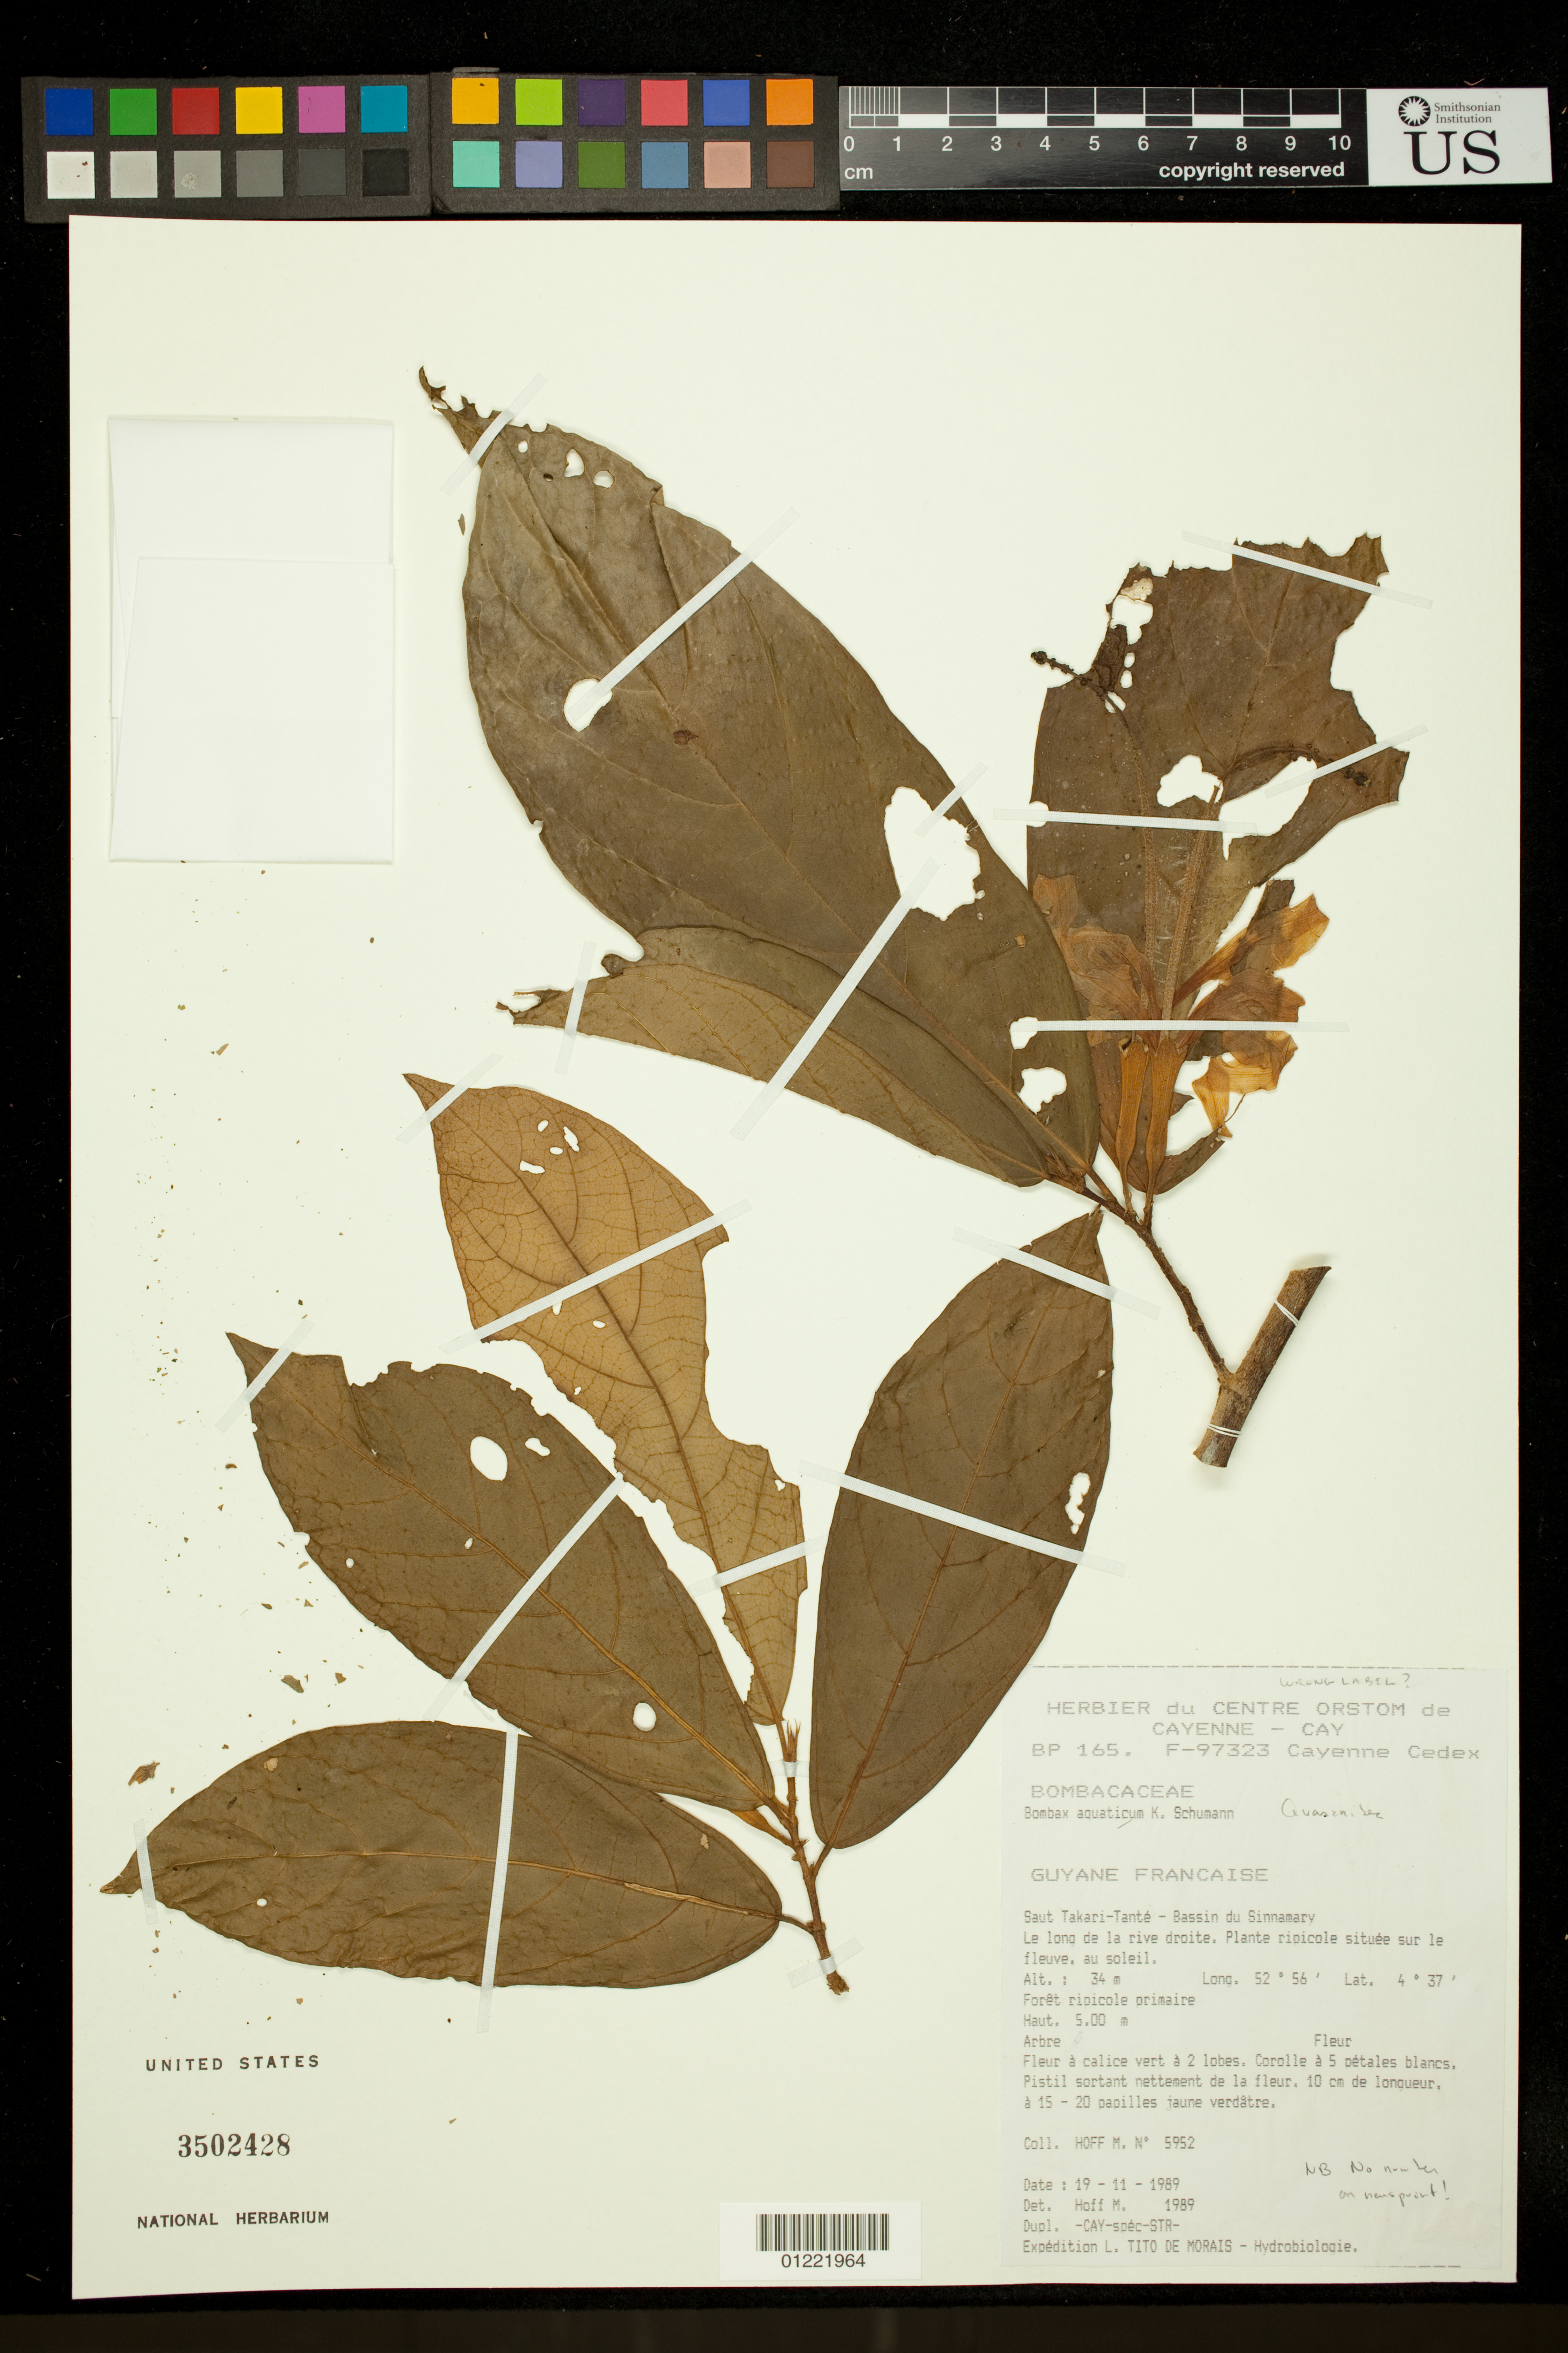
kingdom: Plantae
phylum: Tracheophyta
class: Magnoliopsida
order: Malvales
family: Malvaceae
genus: Quararibea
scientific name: Quararibea guianensis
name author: Aubl.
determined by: Dorr, L. J., (BOT), Smithsonian Institution - National Museum of Natural History (UNITED STATES)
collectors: M. Hoff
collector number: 5952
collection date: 1989-11-19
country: French Guiana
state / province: Cayenne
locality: Saut Takari-Tante - Bassin du Sinnamary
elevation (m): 34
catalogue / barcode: US 3502428